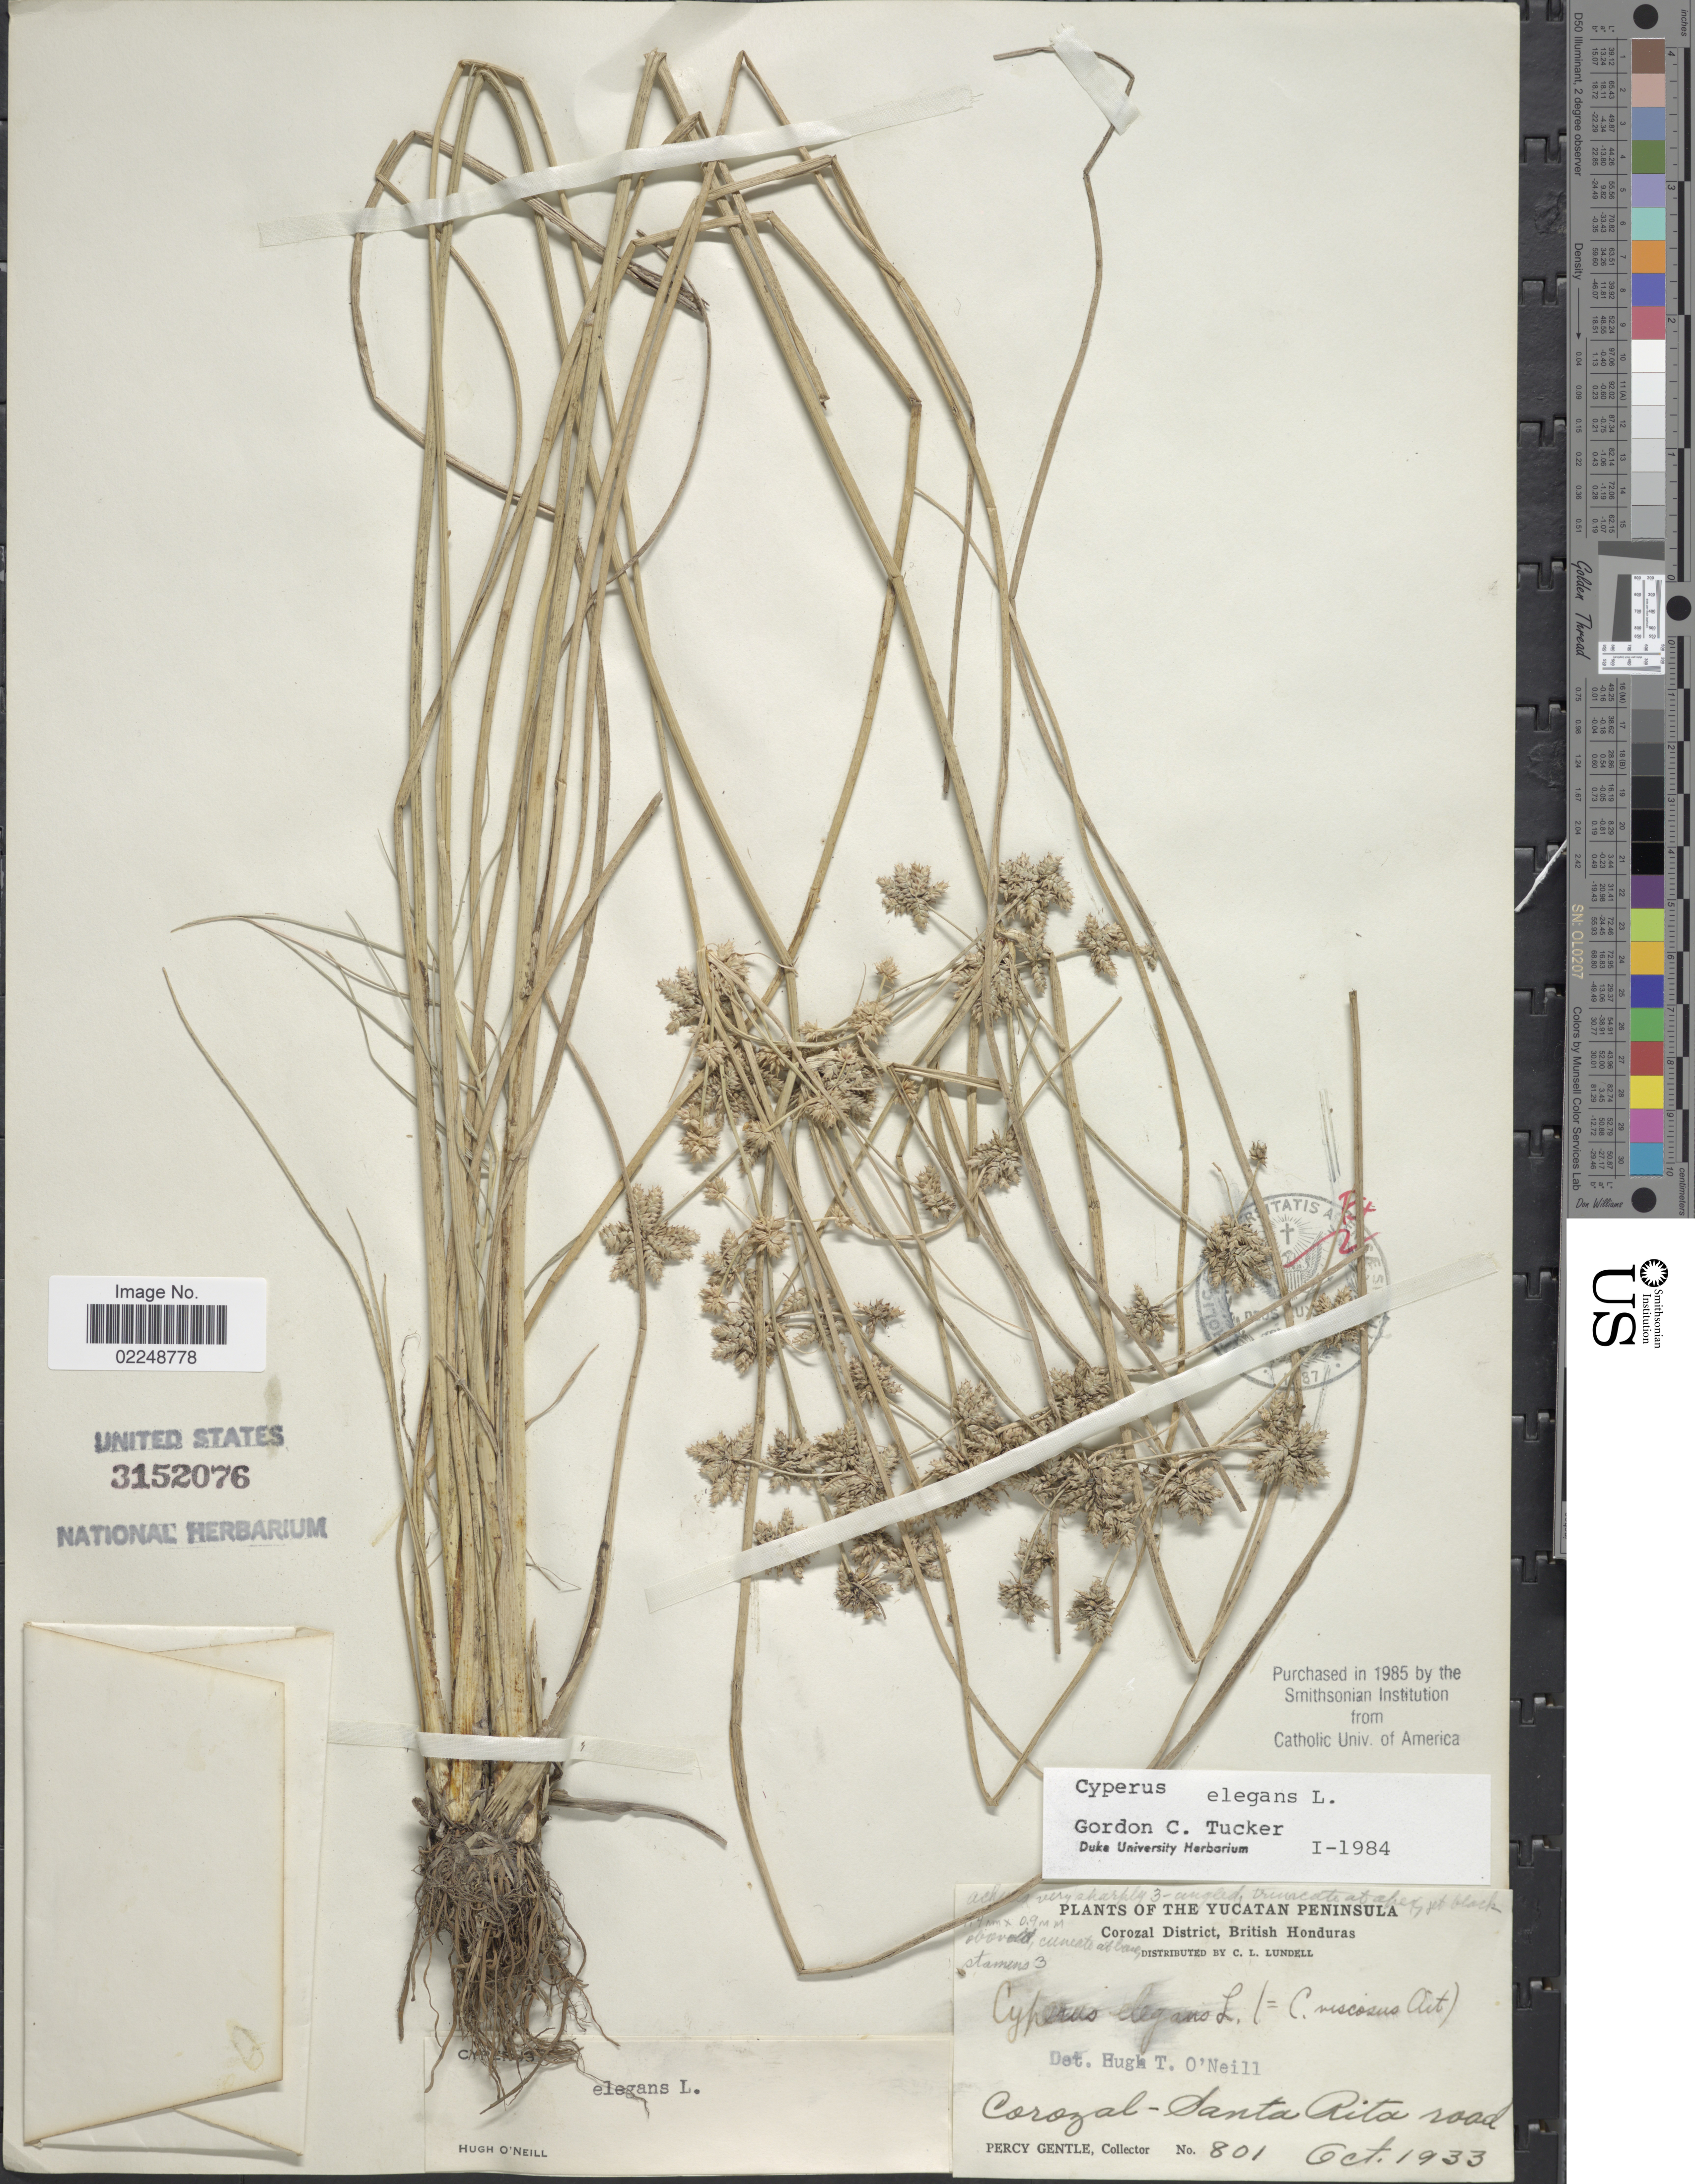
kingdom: Plantae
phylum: Tracheophyta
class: Liliopsida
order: Poales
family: Cyperaceae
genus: Cyperus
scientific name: Cyperus elegans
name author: L.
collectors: P. H. Gentle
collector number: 801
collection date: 1933-10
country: Belize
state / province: Corozal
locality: Corozal District, British Honduras, Corozal - Santa Rita Road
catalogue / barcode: US 3152076